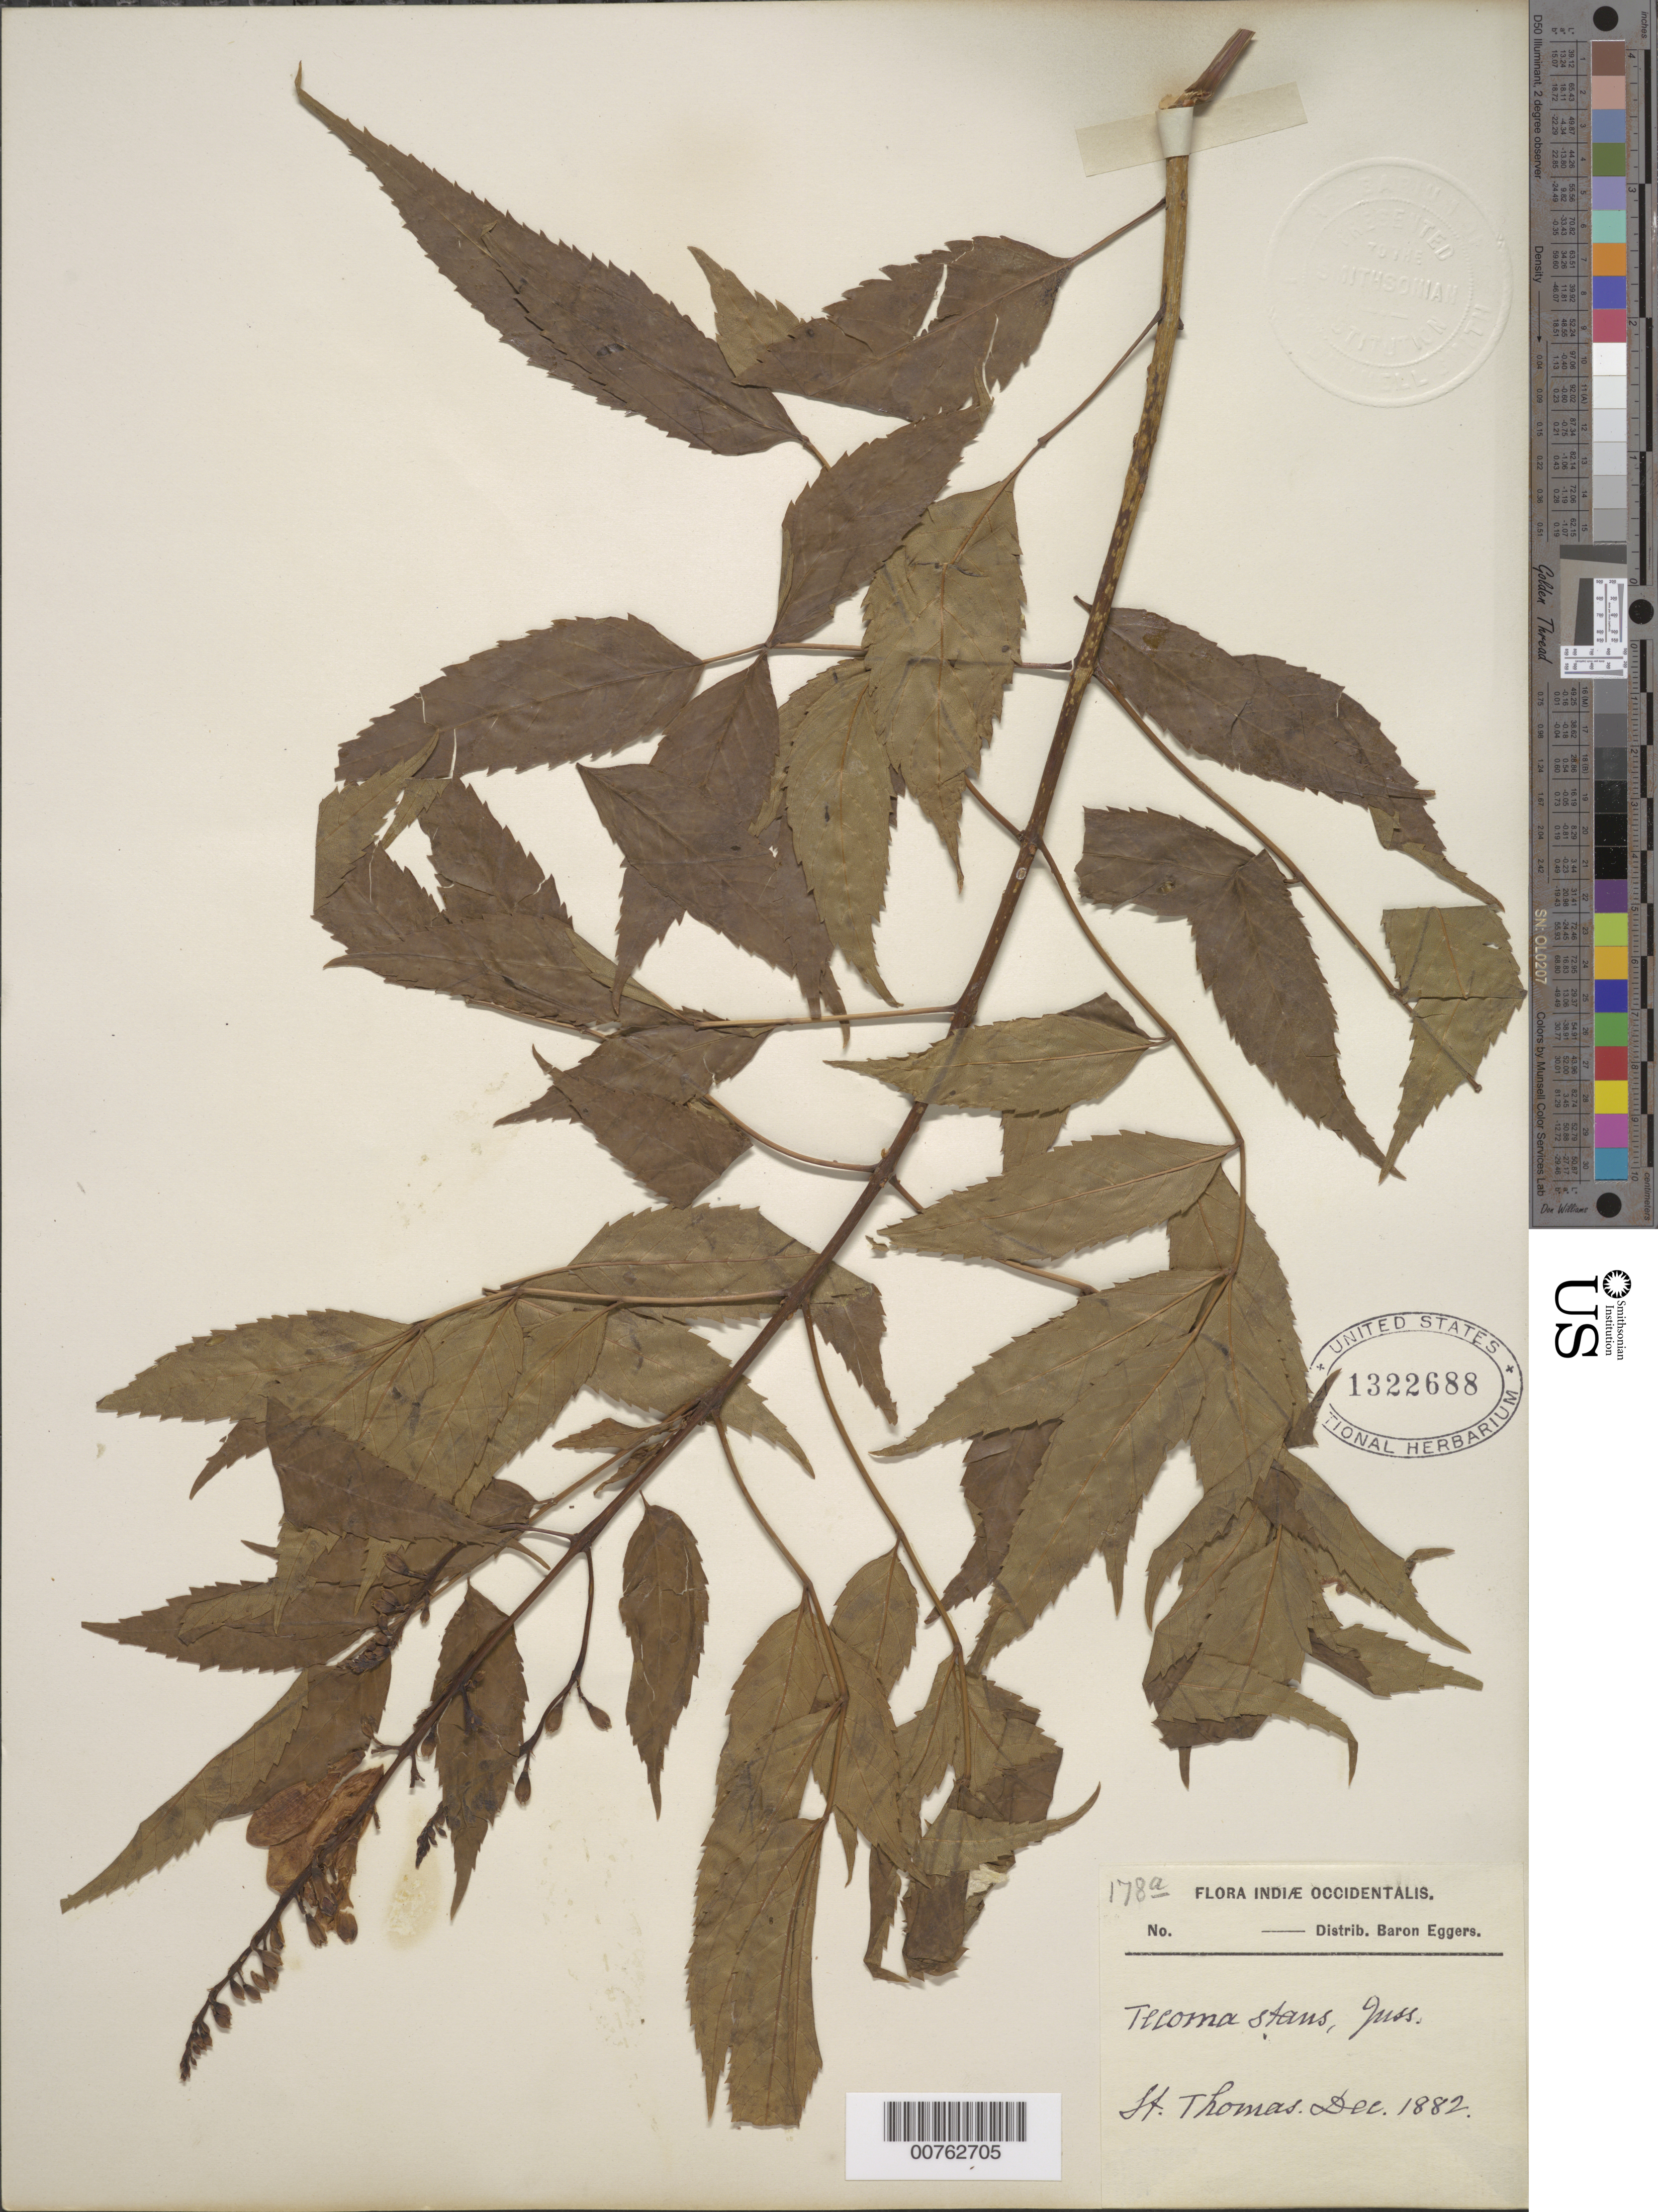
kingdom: Plantae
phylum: Tracheophyta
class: Magnoliopsida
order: Lamiales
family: Bignoniaceae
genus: Tecoma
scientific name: Tecoma stans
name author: (L.) Juss. ex Kunth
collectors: H. F. A. von Eggers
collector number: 178a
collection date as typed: Dec 1882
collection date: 1882-12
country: U.S. Virgin Islands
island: St. Thomas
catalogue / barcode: US 1322688